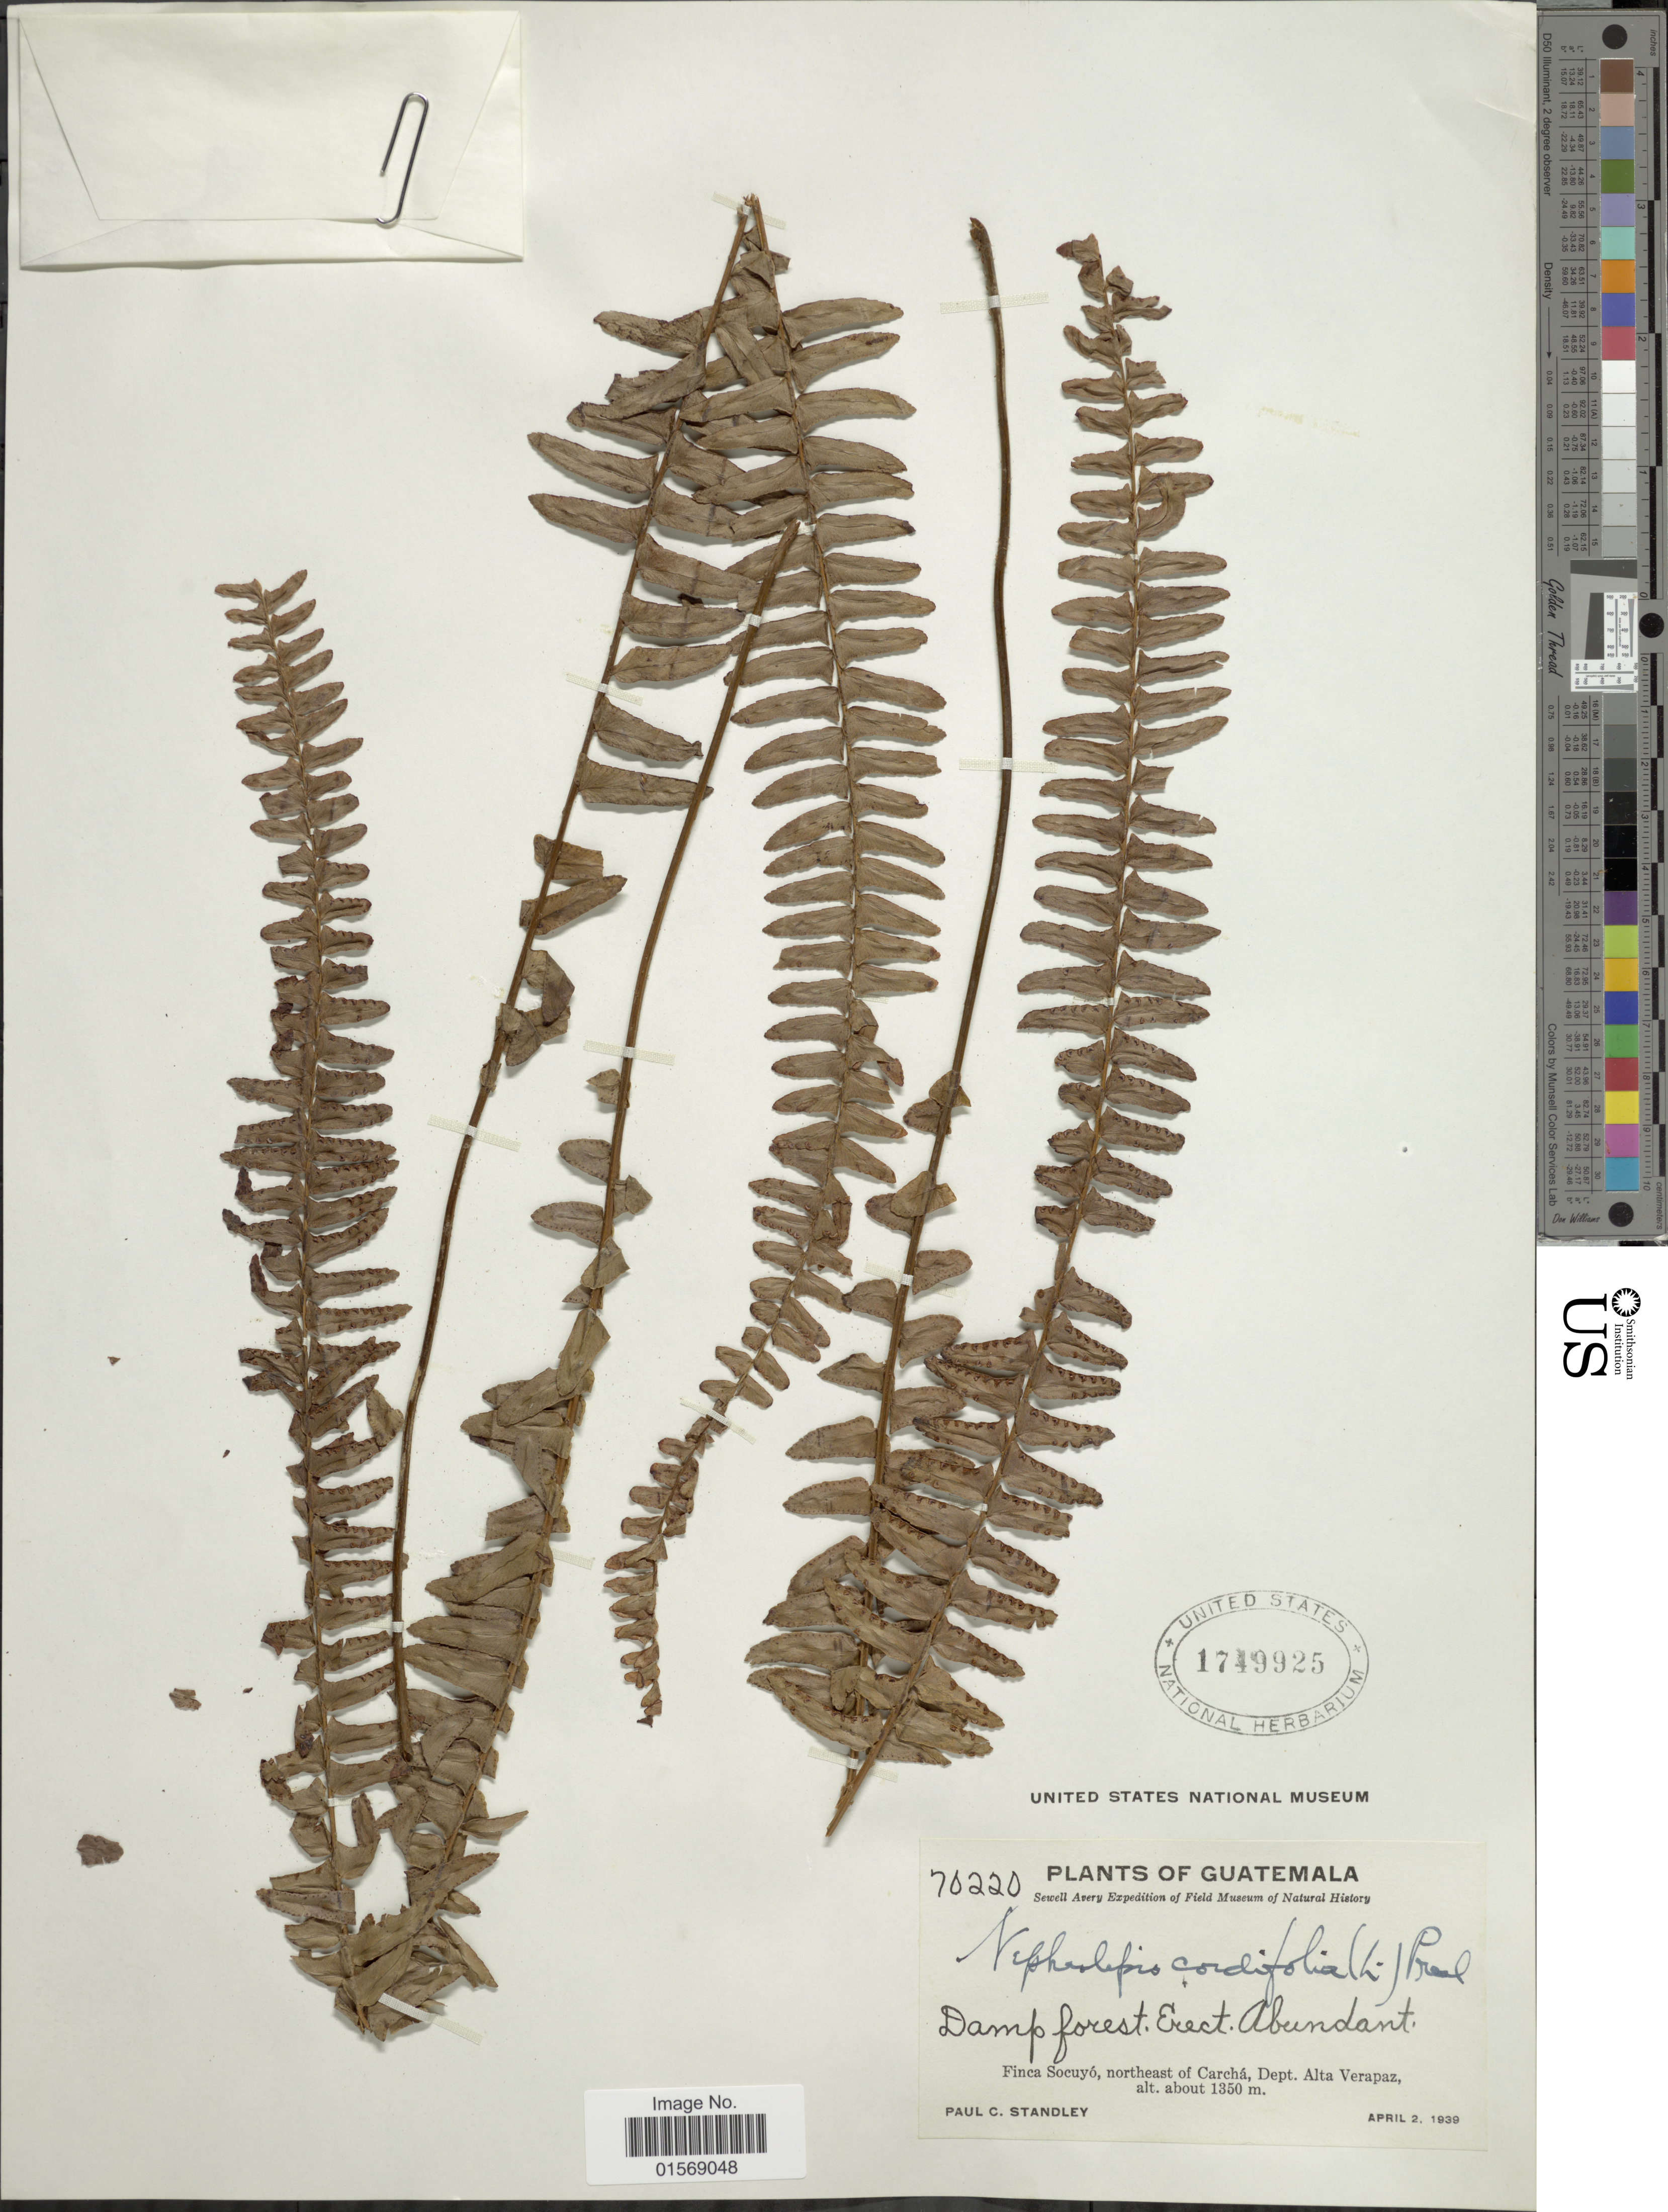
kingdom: Plantae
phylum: Tracheophyta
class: Polypodiopsida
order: Polypodiales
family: Nephrolepidaceae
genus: Nephrolepis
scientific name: Nephrolepis pectinata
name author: (Willd.) Schott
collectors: P. C. Standley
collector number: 70220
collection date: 1939-04-02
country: Guatemala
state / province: Alta Verapaz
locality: Guatemala. Finca Socuyo, northeast of Carcha, Dept. Alta Verapaz.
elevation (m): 1350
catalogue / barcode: US 1749925